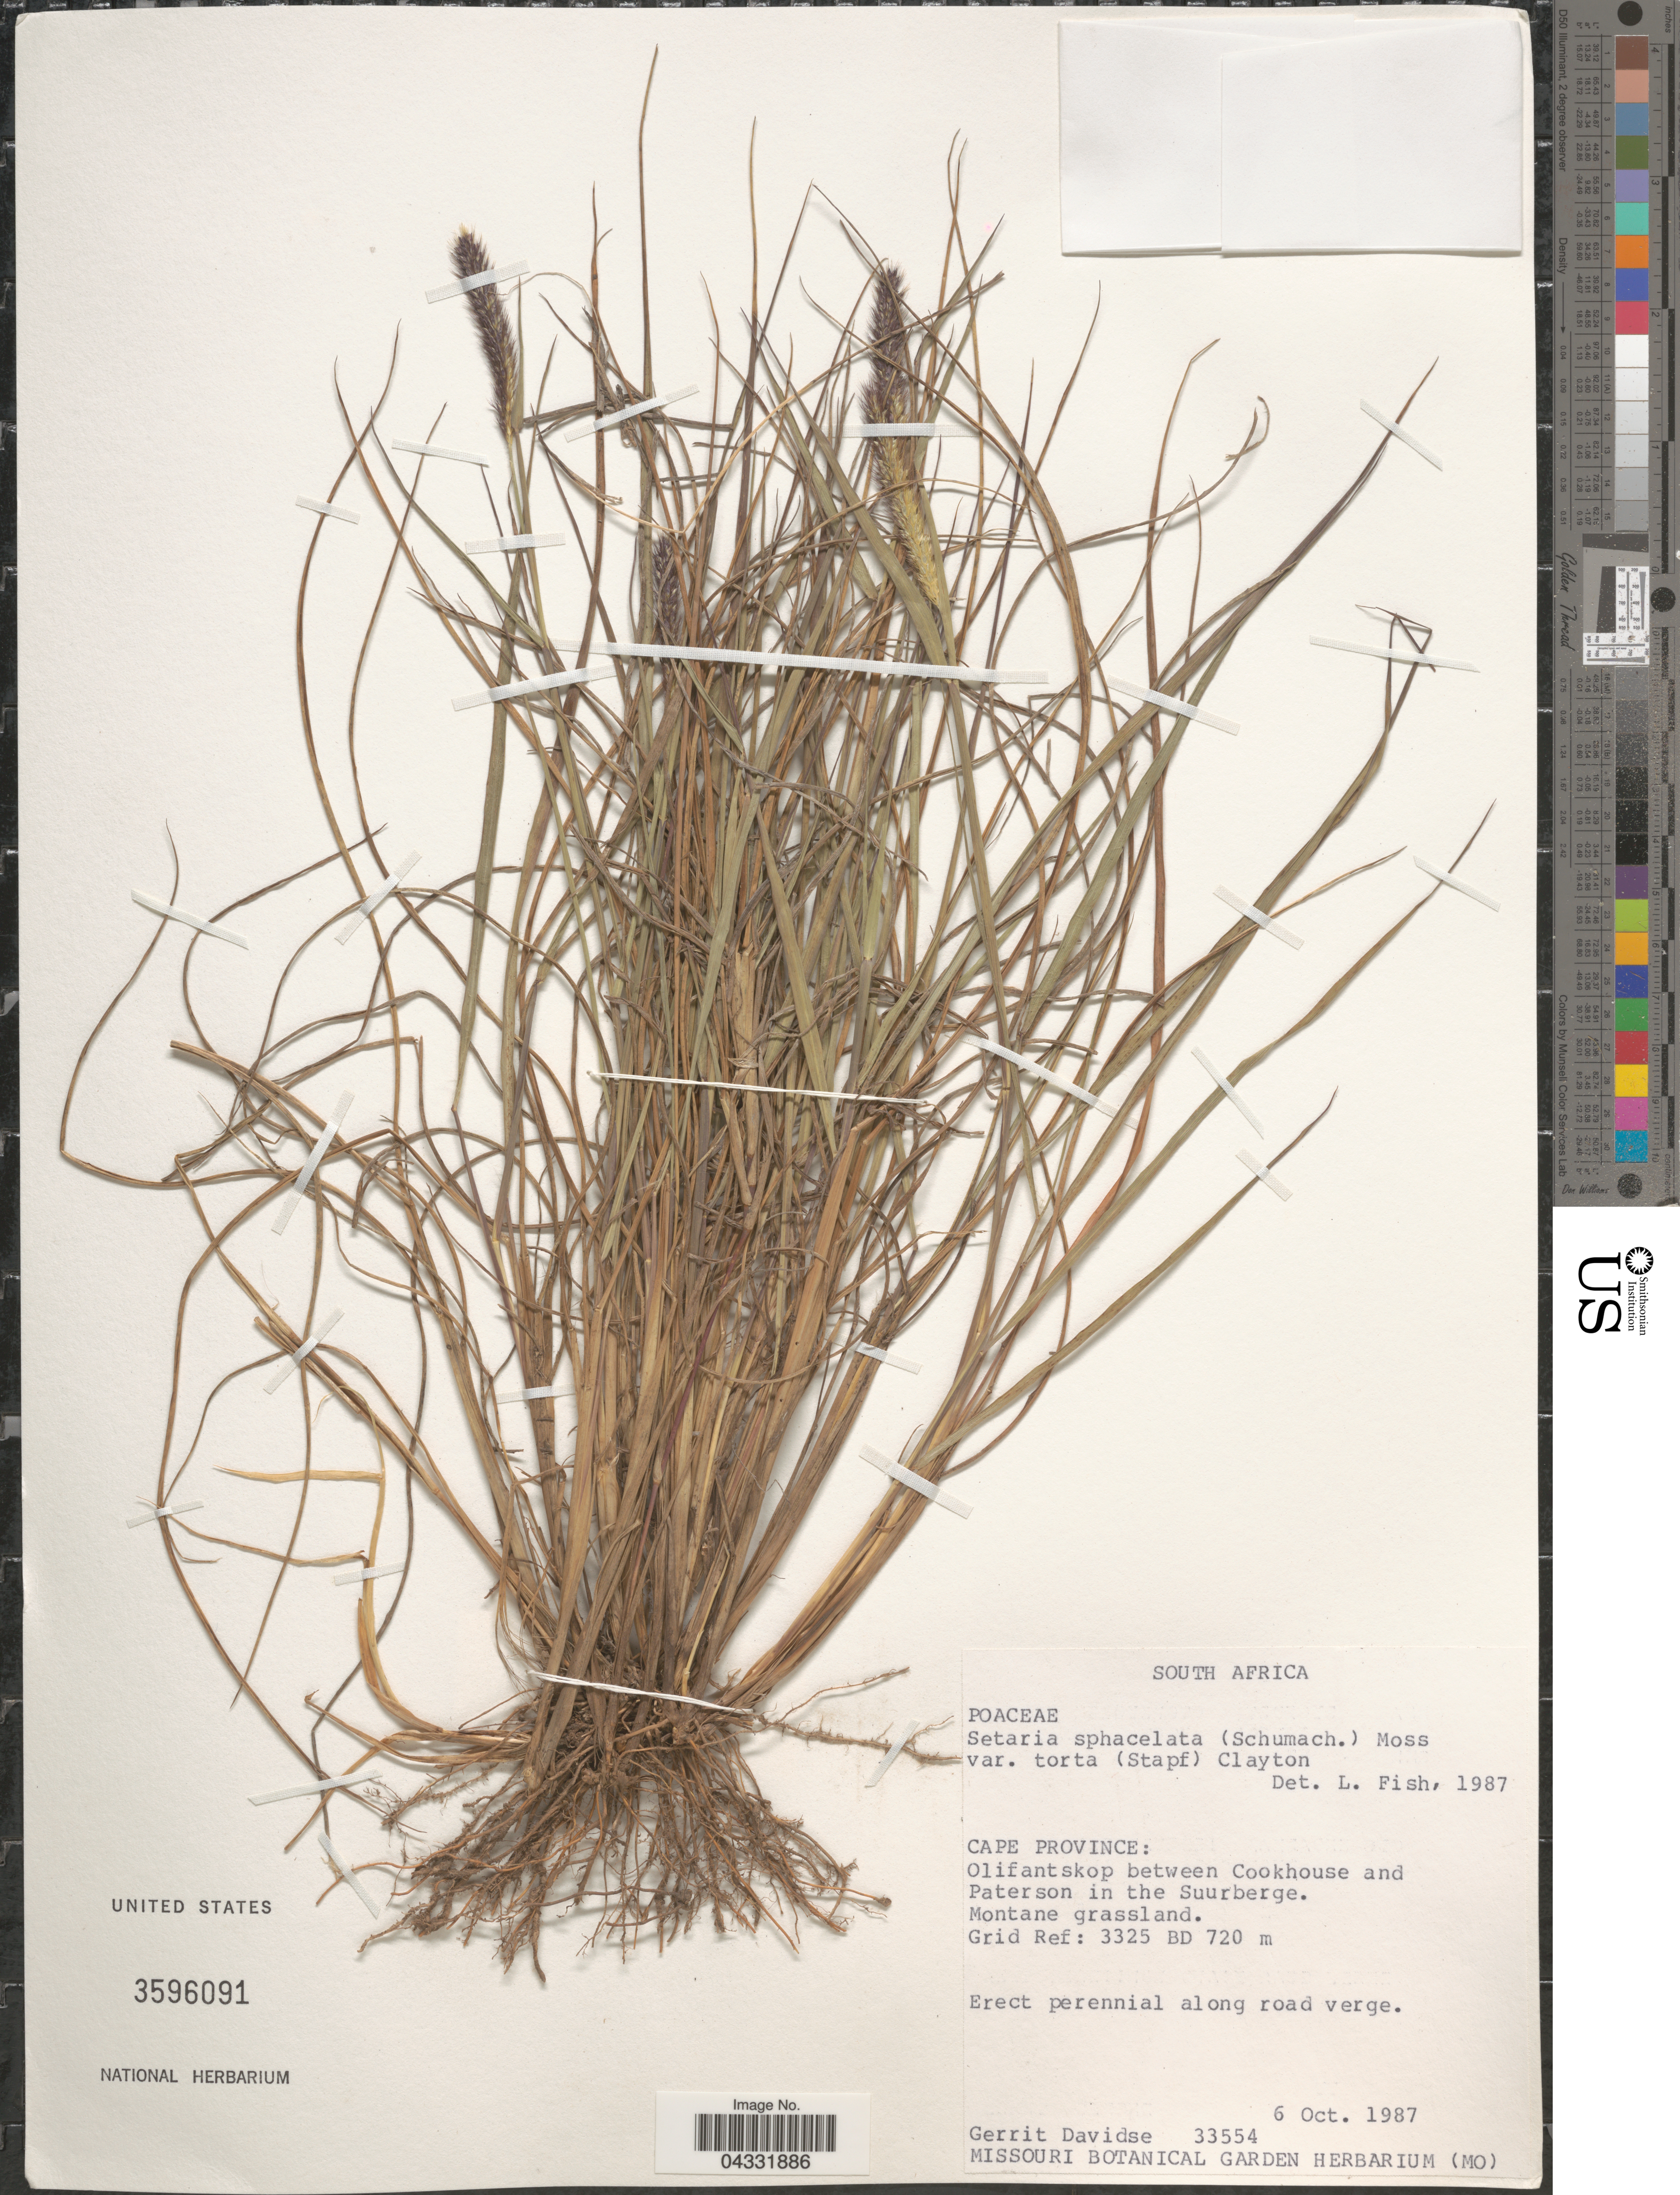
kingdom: Plantae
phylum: Tracheophyta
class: Liliopsida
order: Poales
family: Poaceae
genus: Setaria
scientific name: Setaria sphacelata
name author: (Schumach.) Stapf & Hubb. ex Moss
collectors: G. Davidse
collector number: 33554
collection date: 1987-10-06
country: South Africa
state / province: Eastern Cape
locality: Olifantskop between Cookhouse and Paterson in the Suurberge. Grid Ref: 3325 BD.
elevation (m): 720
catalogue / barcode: US 3596091